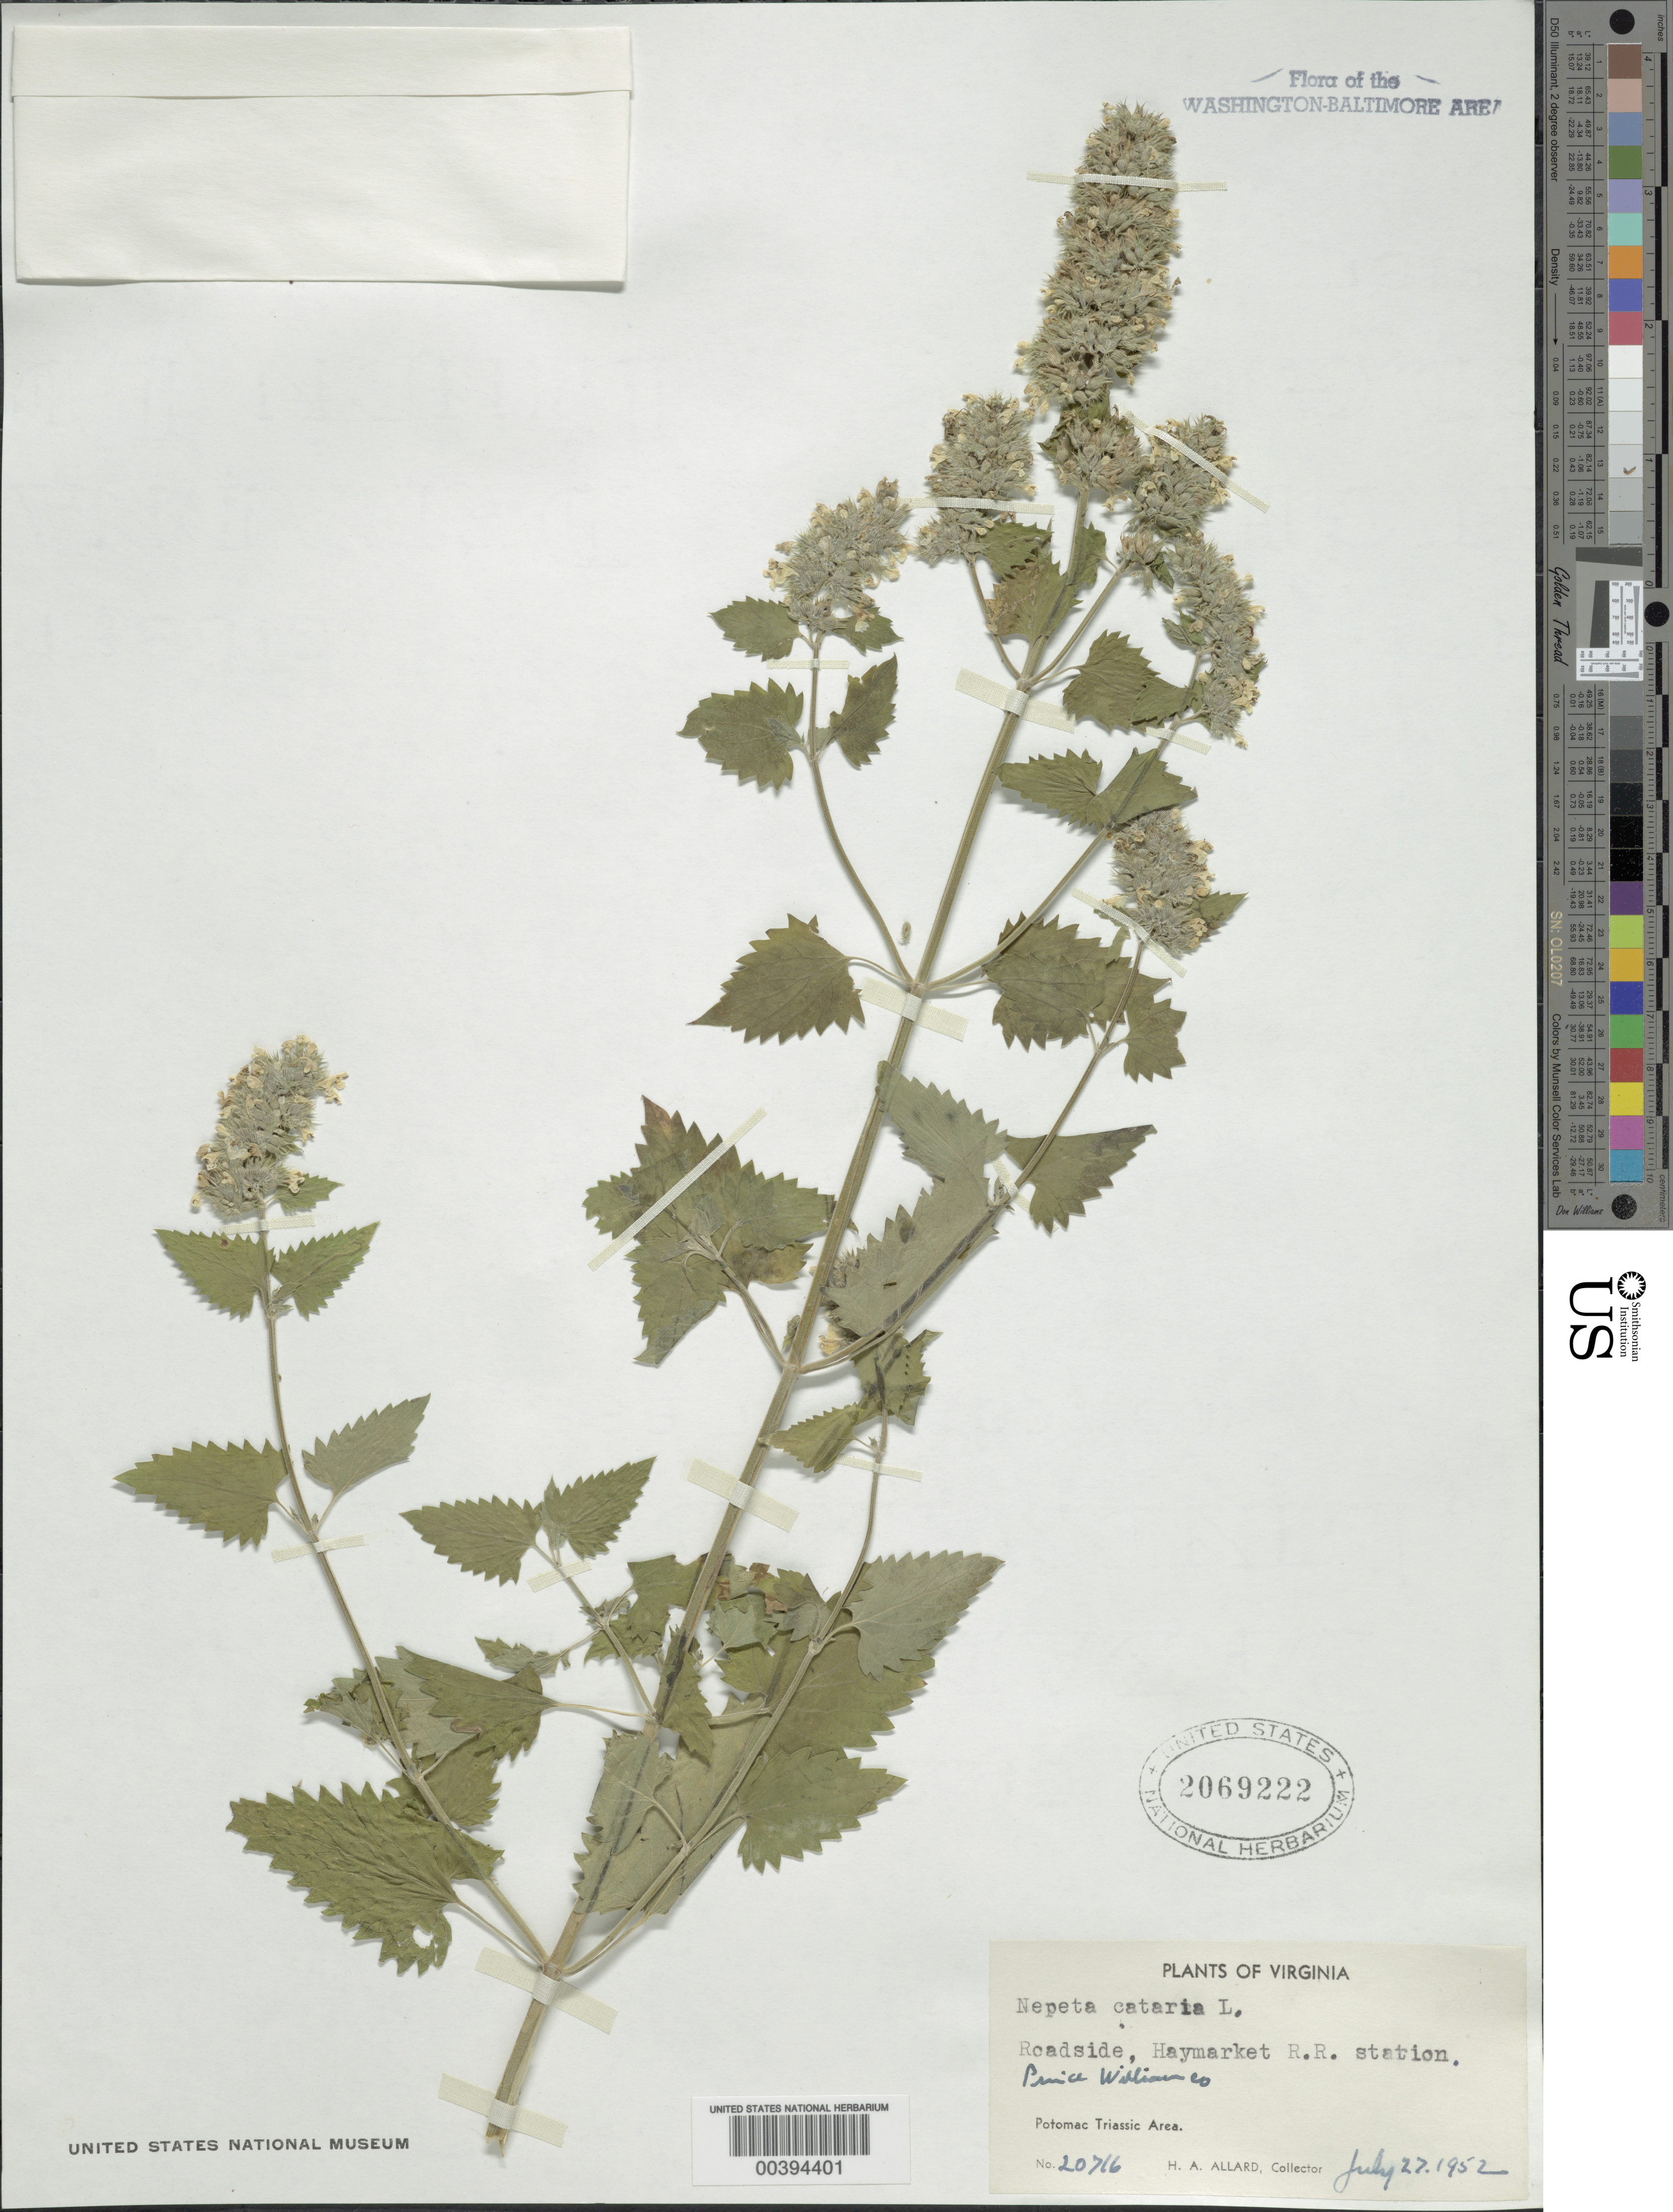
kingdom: Plantae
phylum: Tracheophyta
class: Magnoliopsida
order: Lamiales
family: Lamiaceae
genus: Nepeta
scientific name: Nepeta cataria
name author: L.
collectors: H. A. Allard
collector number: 20716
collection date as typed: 27 Jul 1952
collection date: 1952-07-27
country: United States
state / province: Virginia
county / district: Prince William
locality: Haymarket Railroad Station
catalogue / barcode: US 2069222